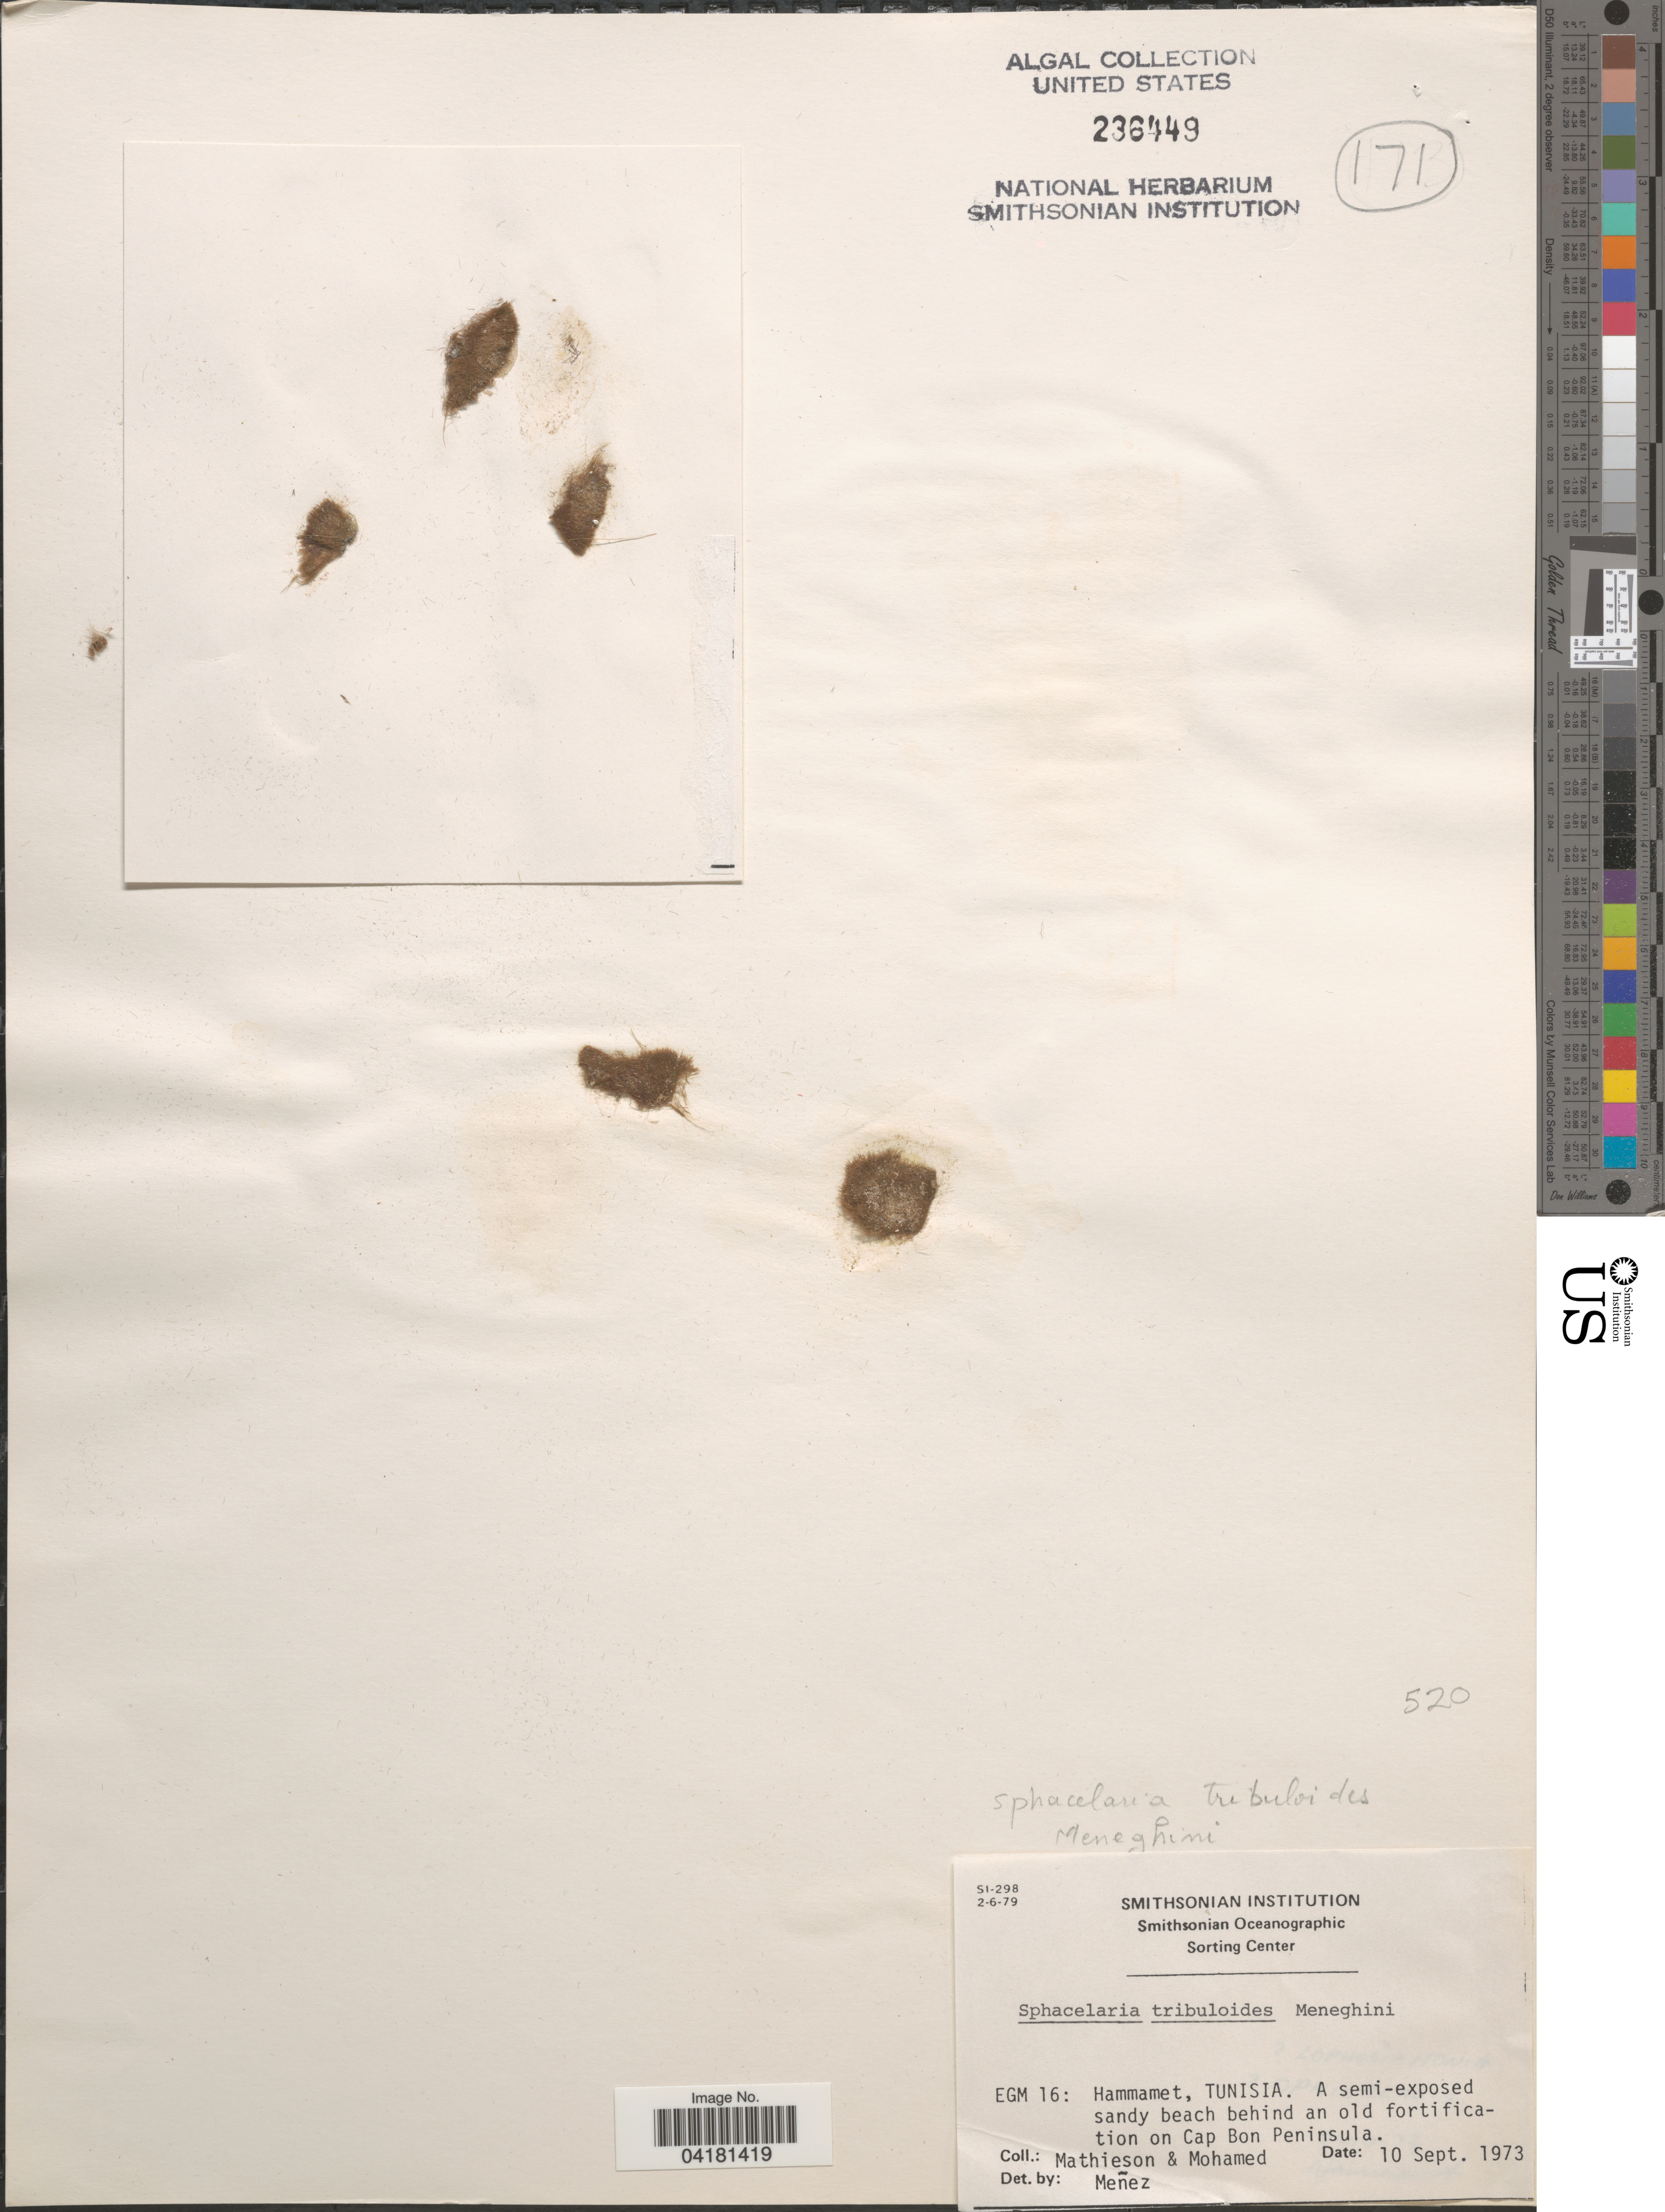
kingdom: Chromista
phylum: Ochrophyta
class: Phaeophyceae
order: Sphacelariales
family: Sphacelariaceae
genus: Sphacelaria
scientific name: Sphacelaria tribuloides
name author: Menegh.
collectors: Mathieson & -. Mohamed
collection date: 1973-09-10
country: Tunisia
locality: EGM 16: Hammamet, Tunisia. A semi-exposed sandy beach behind an old fortification on Cap Bon Peninsula.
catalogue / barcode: US 236449